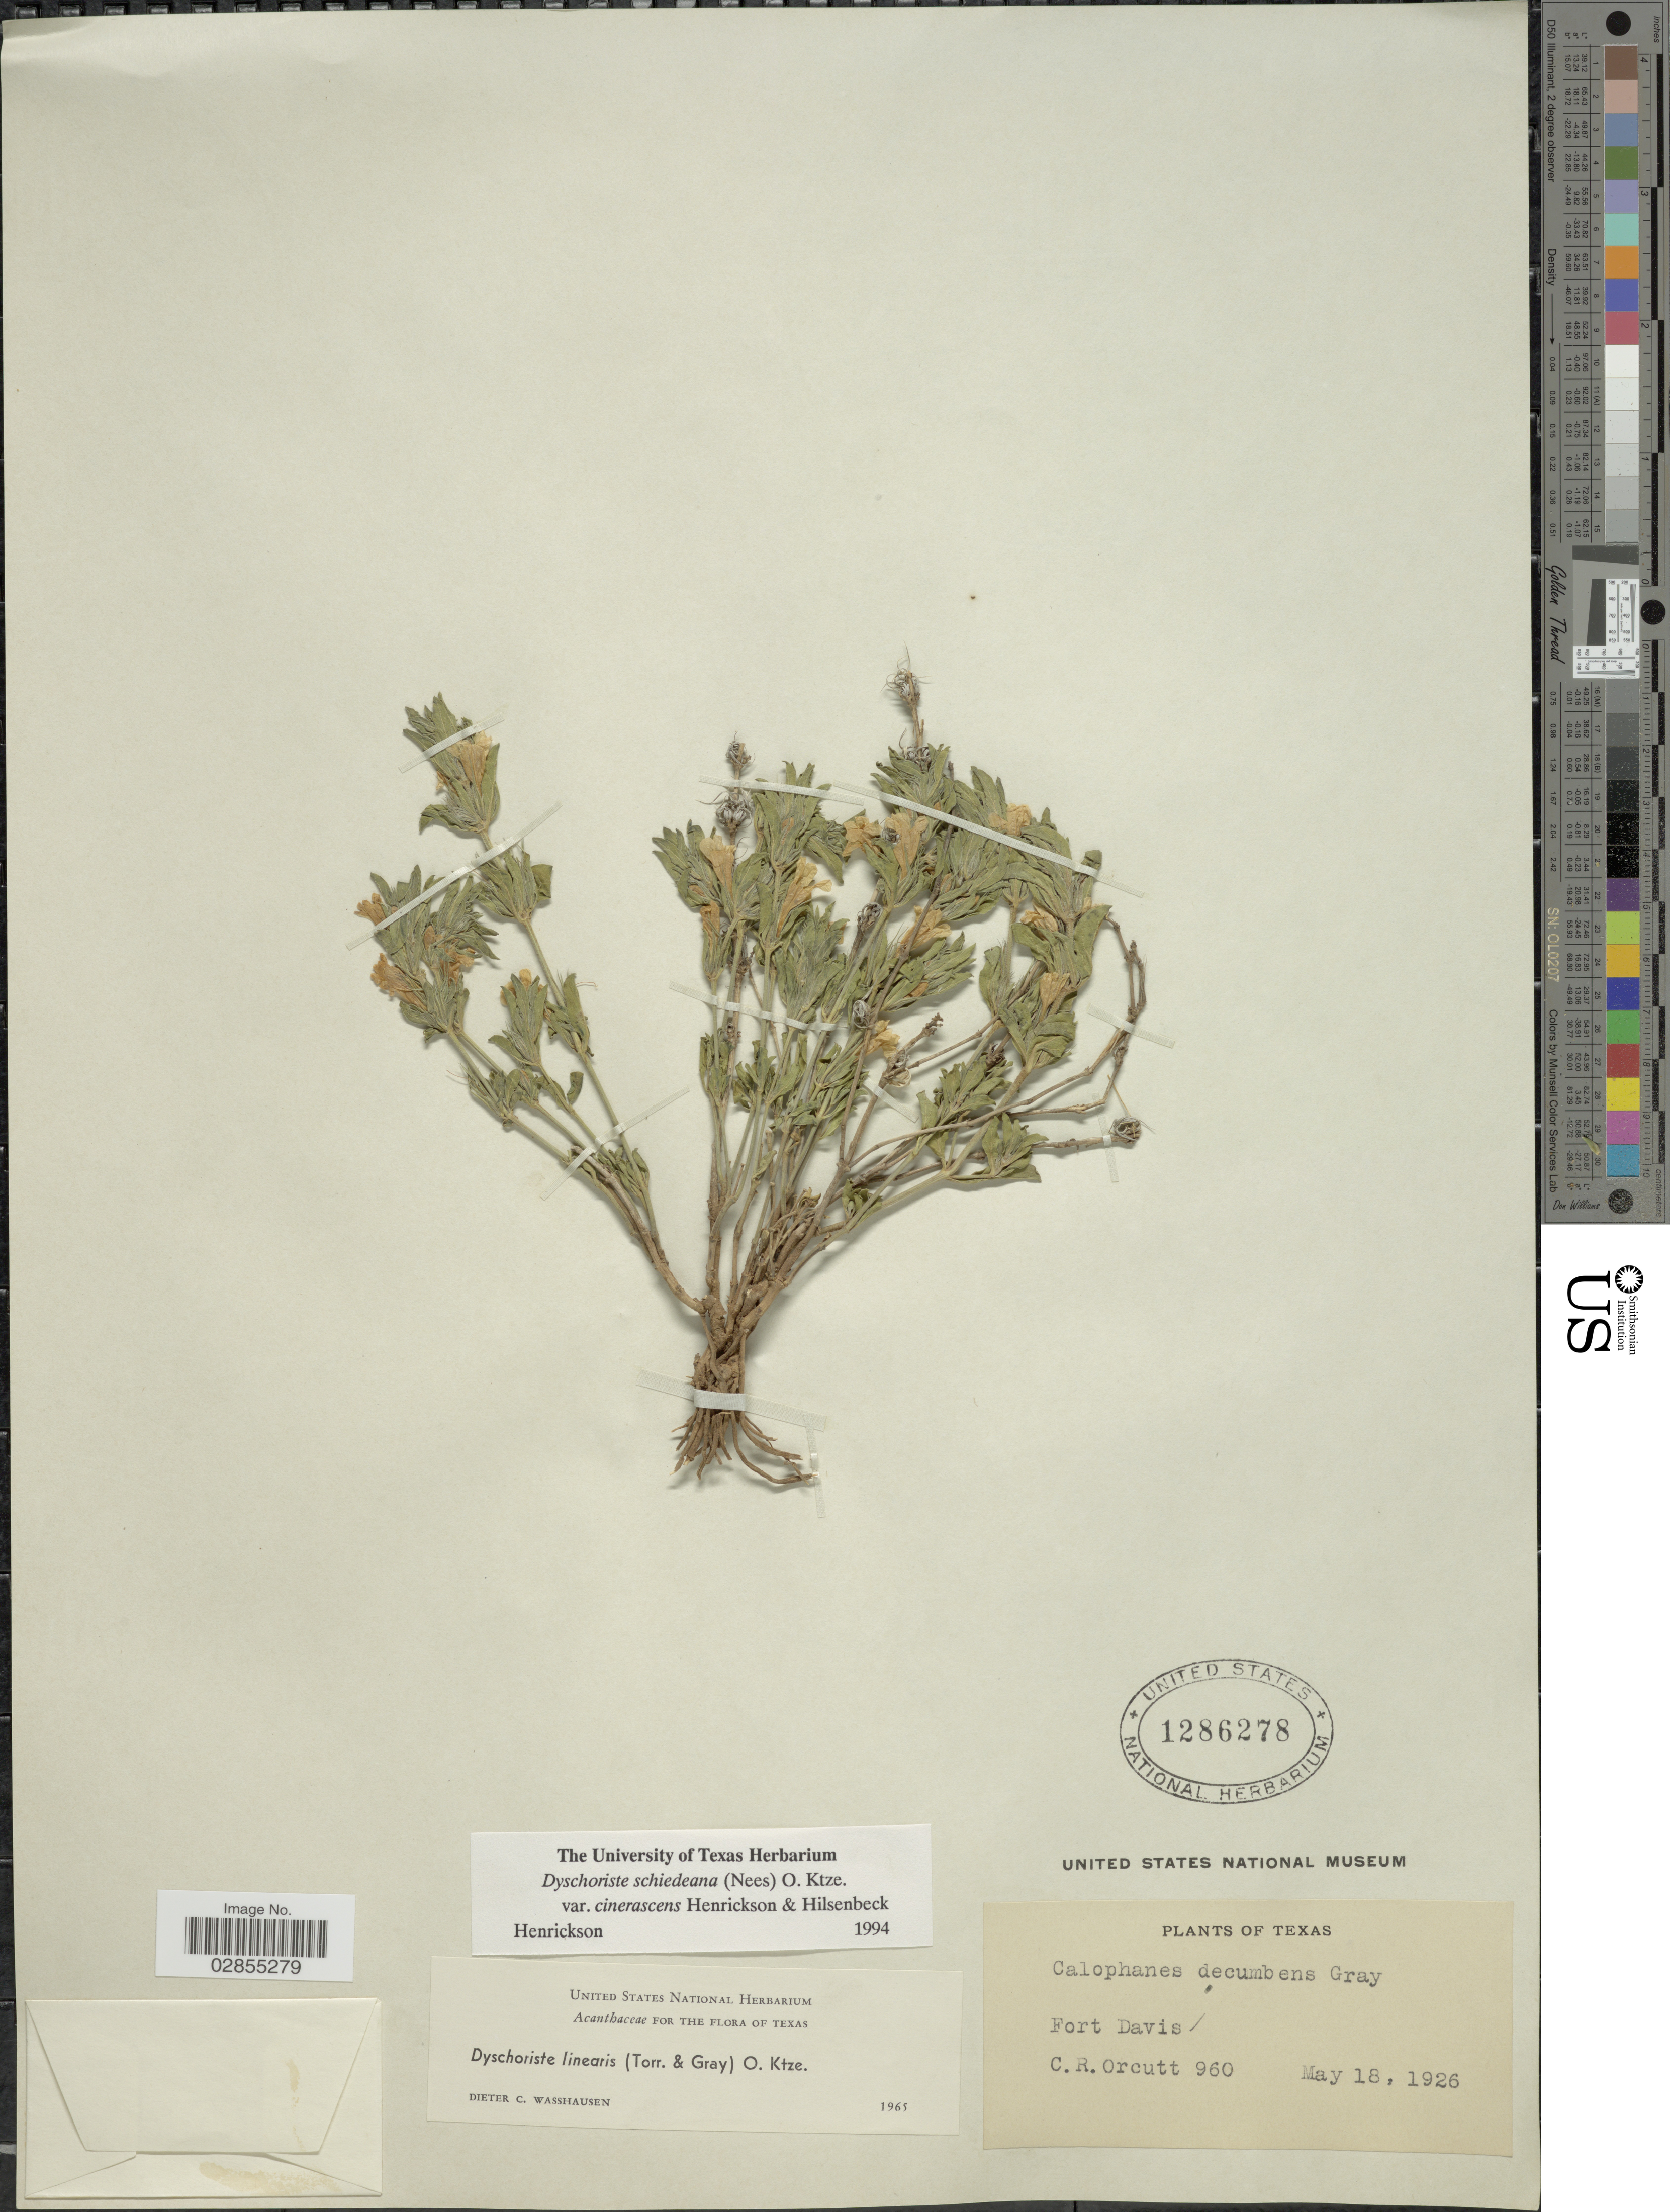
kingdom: Plantae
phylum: Tracheophyta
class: Magnoliopsida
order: Lamiales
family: Acanthaceae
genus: Dyschoriste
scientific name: Dyschoriste schiedeana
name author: (Nees) Kuntze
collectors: C. R. Orcutt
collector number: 960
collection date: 1926-05-18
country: United States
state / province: Texas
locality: Fort Davis.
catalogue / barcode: US 1286278